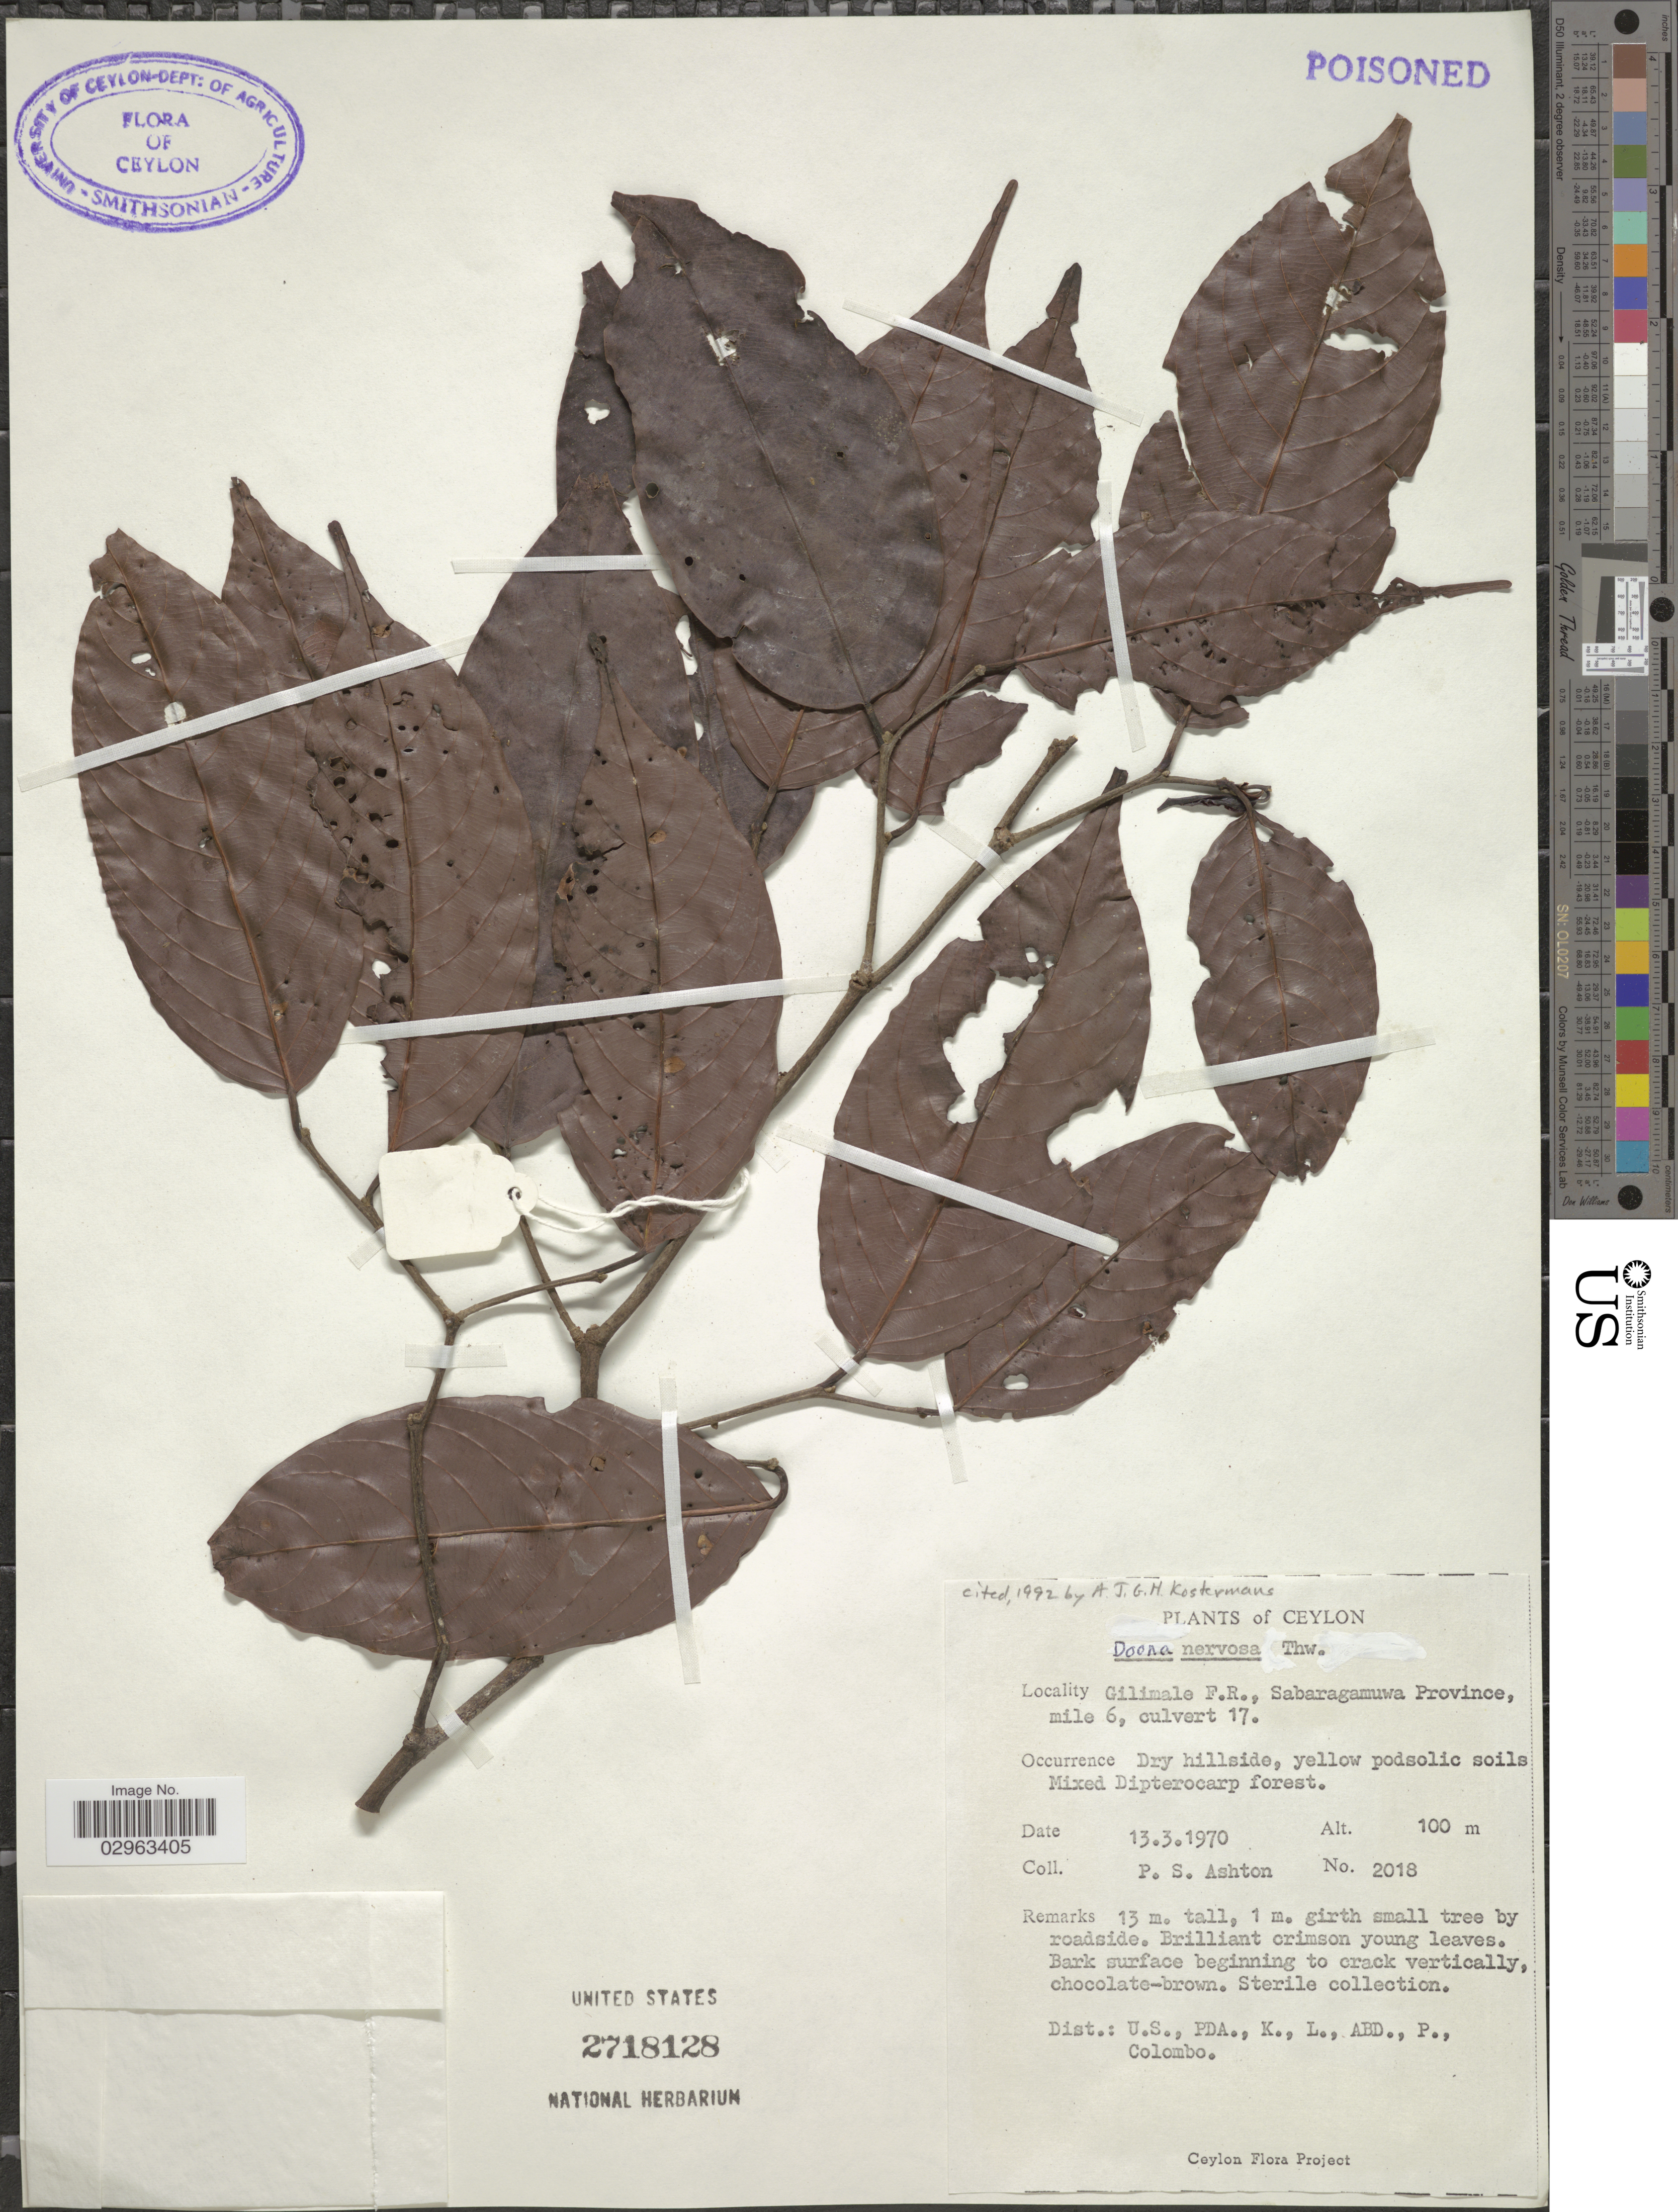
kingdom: Plantae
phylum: Tracheophyta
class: Magnoliopsida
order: Malvales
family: Dipterocarpaceae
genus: Doona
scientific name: Doona nervosa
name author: Thwaites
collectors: P. S. Ashton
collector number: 2018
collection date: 1970-03-13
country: Sri Lanka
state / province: Sabaragamuwa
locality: Ceylon. Gilimale F.R. Mile 6, culvert 17.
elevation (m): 100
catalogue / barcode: US 2718128